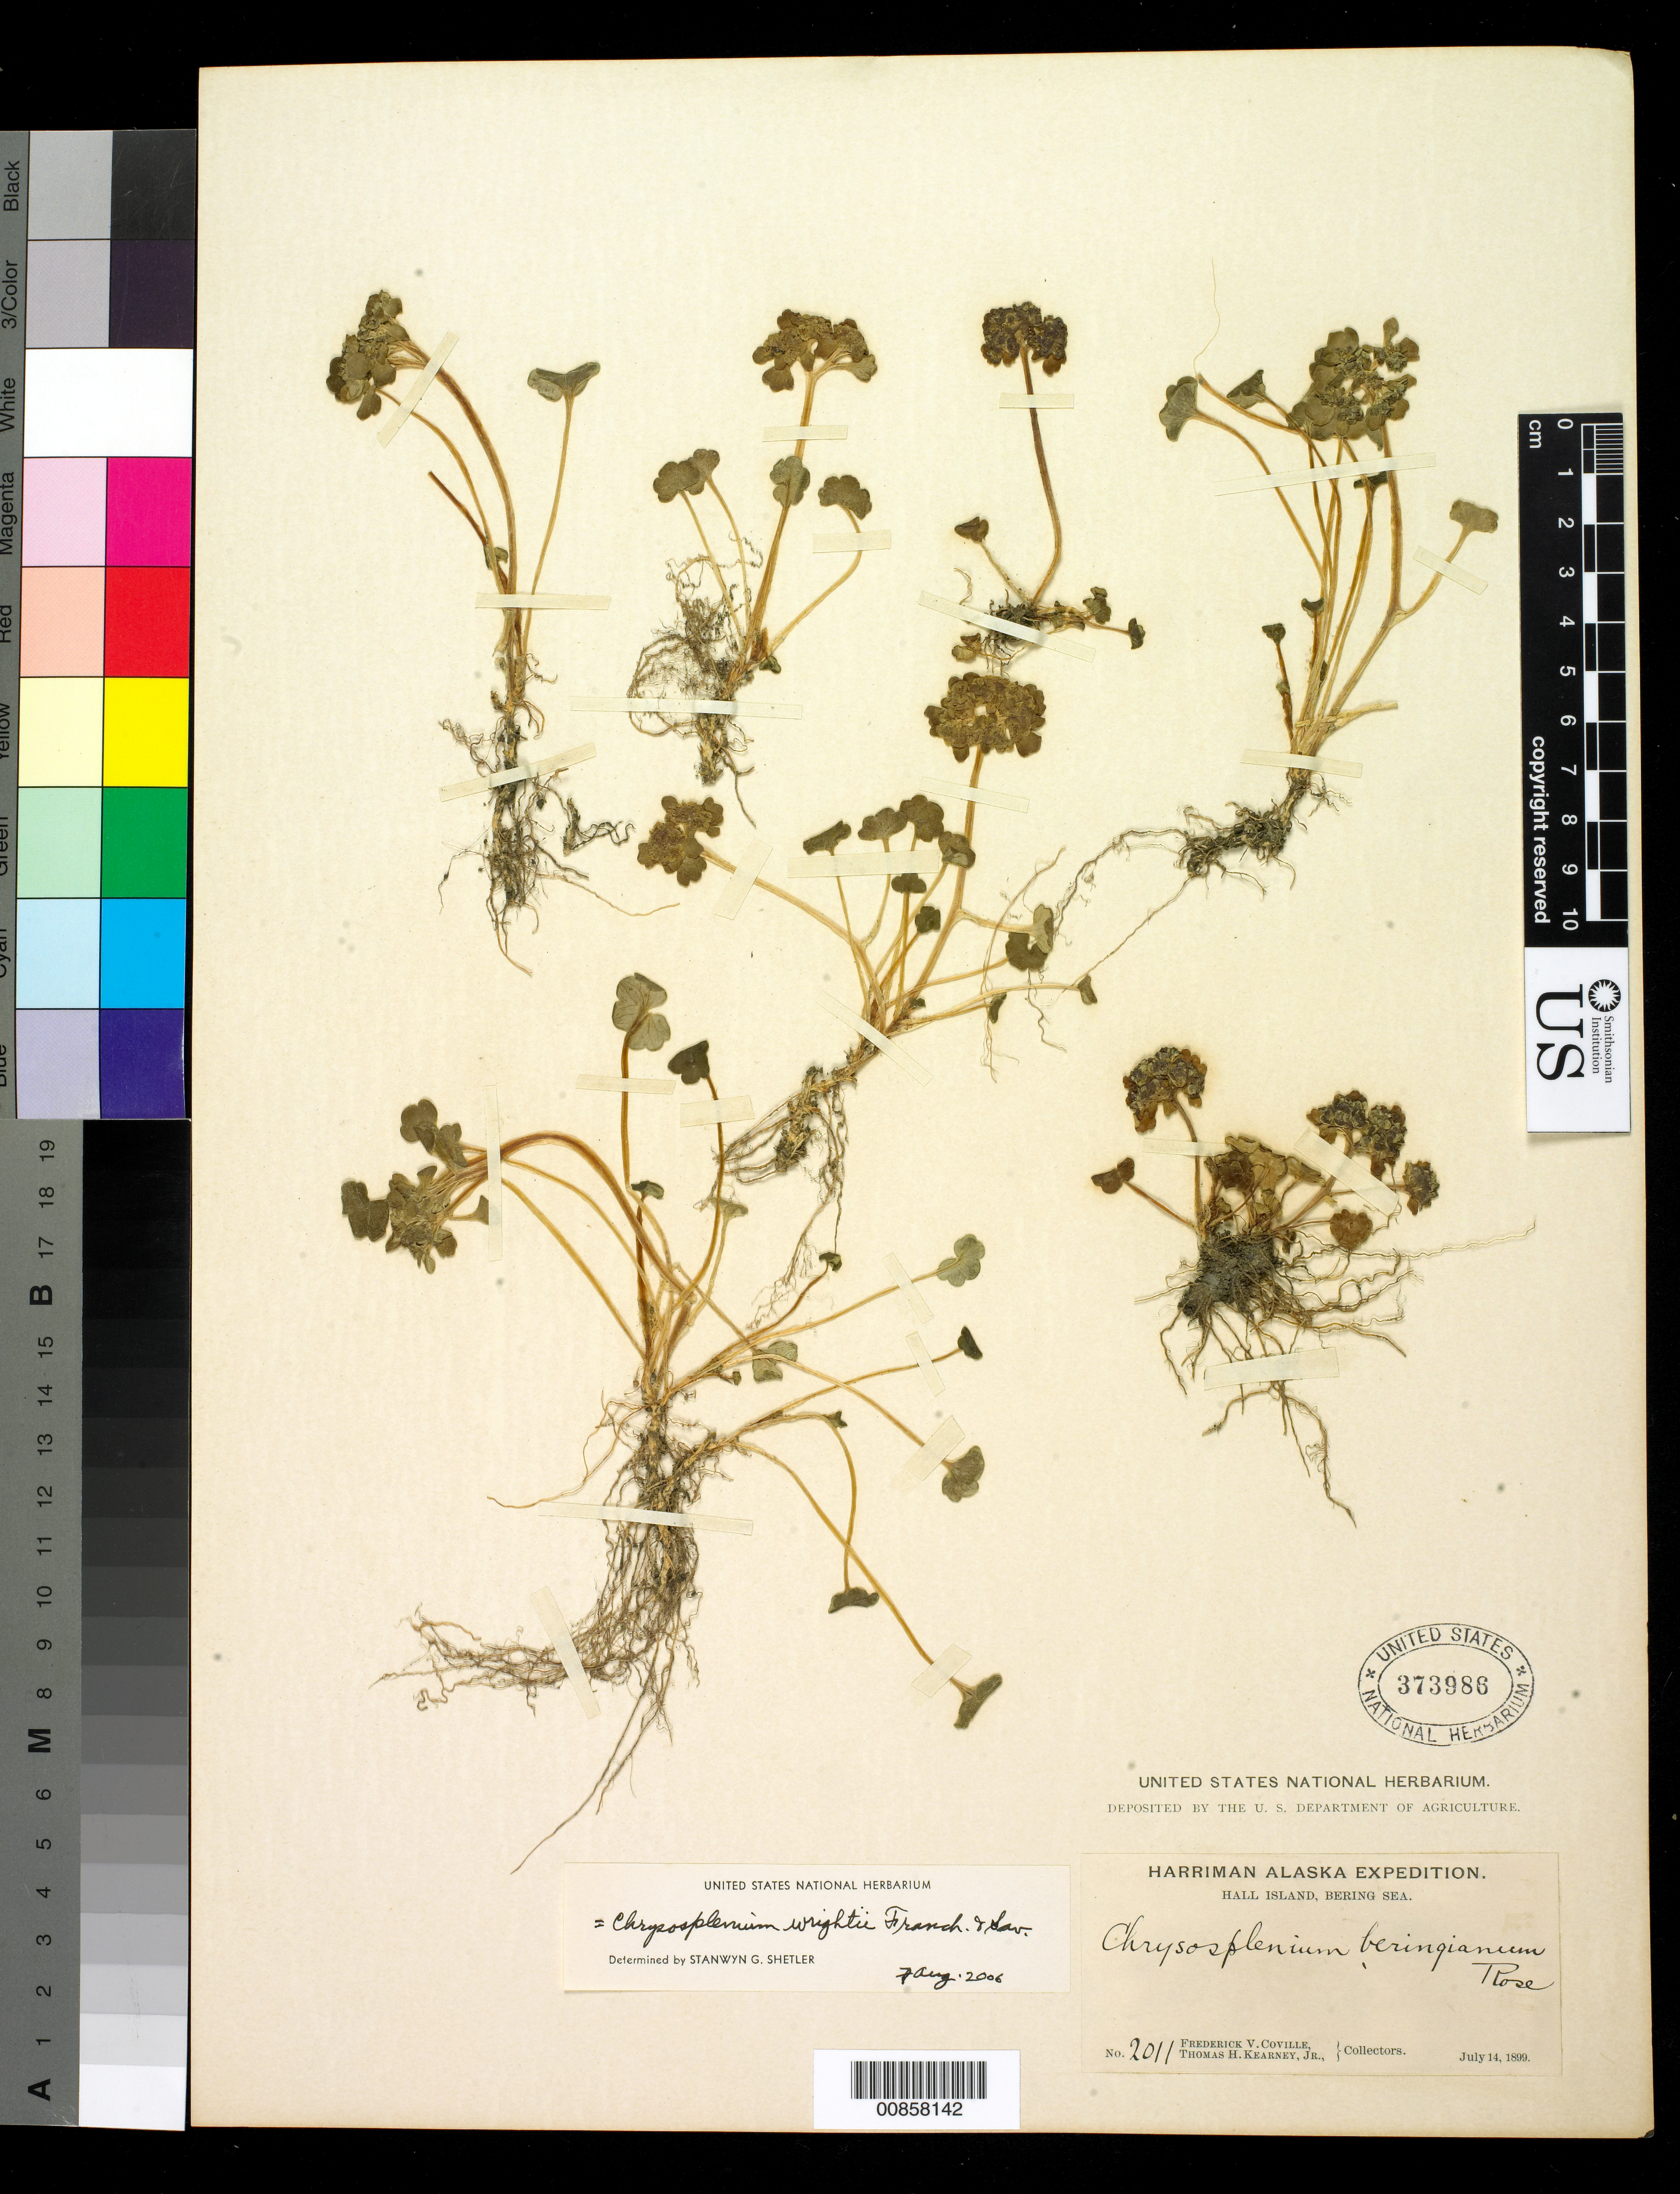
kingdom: Plantae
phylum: Tracheophyta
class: Magnoliopsida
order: Saxifragales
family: Saxifragaceae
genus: Chrysosplenium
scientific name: Chrysosplenium wrightii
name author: Franch. & Sav.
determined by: Shetler, Stanwyn G., (US), NMNH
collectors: F. V. Coville & T. H. Kearney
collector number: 2011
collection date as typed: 14 Jul 1899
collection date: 1899-07-14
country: United States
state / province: Alaska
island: Hall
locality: Bering Sea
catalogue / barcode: US 373986